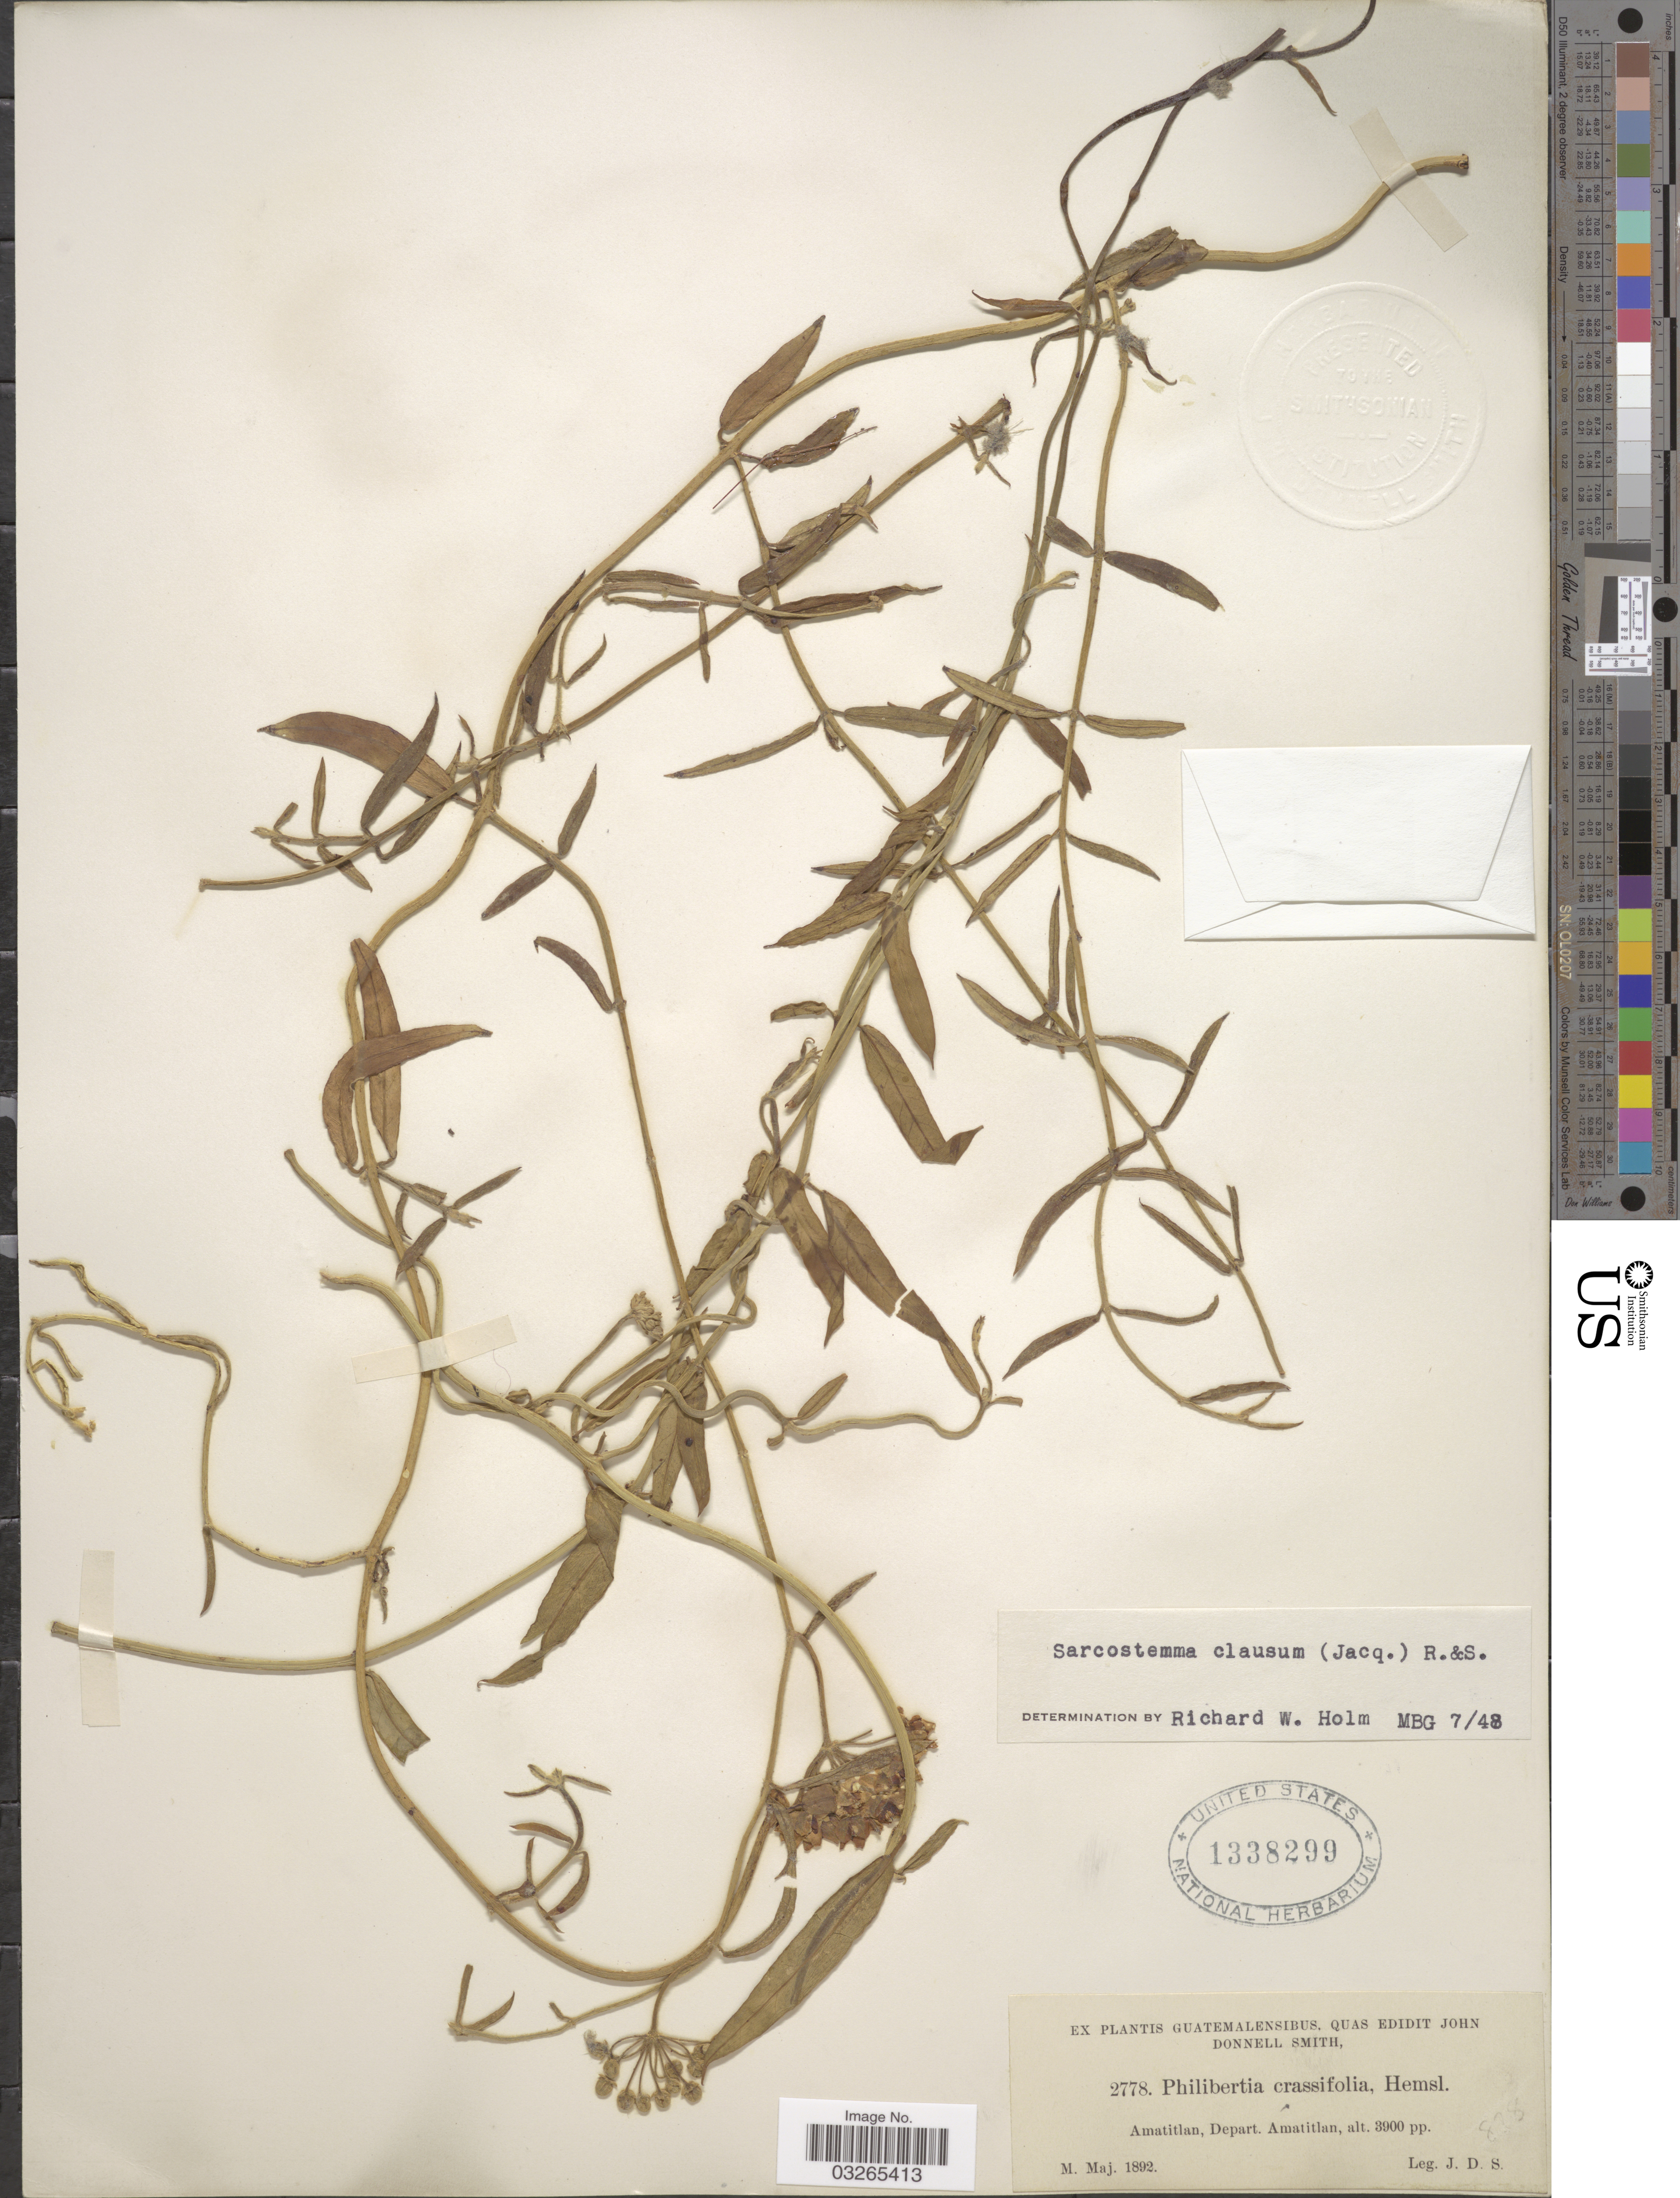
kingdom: Plantae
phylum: Tracheophyta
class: Magnoliopsida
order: Gentianales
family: Apocynaceae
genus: Sarcostemma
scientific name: Sarcostemma clausum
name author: (Jacq.) Schult.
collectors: J. Donnell Smith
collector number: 2778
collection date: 1892-05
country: Guatemala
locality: Amatitlan, Depart. Amatitlan.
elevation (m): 1189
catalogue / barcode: US 1338299